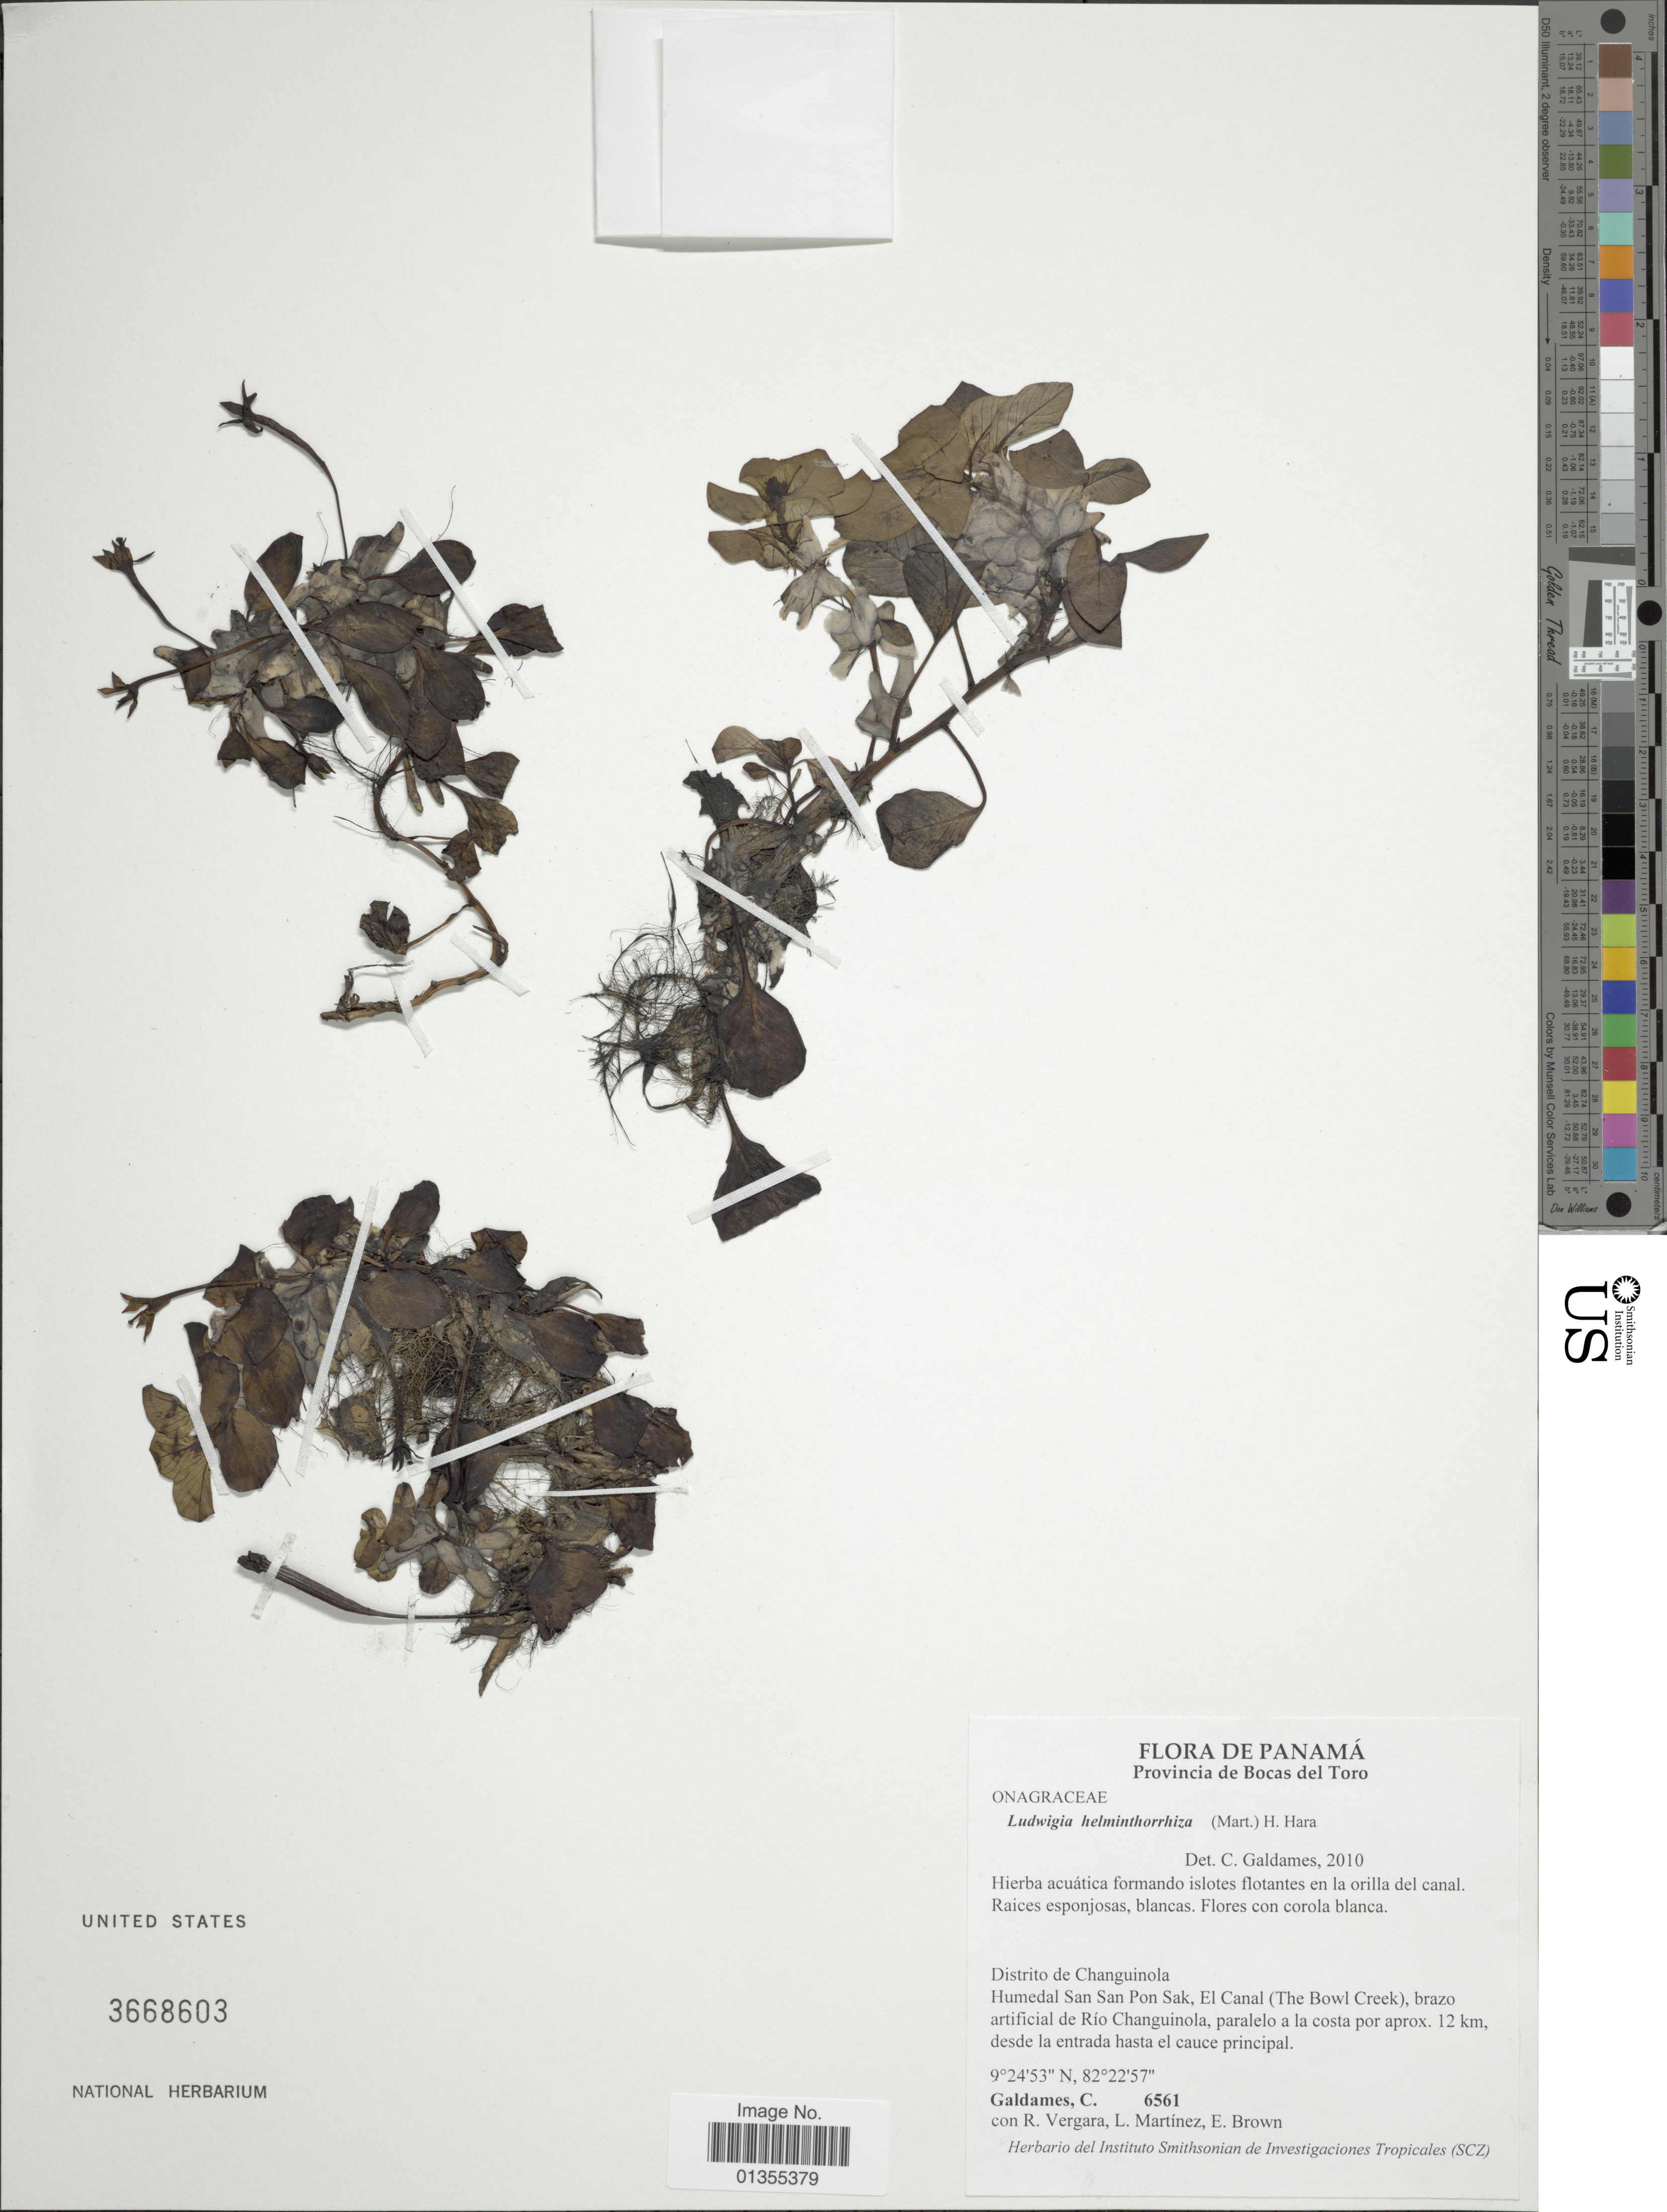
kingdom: Plantae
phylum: Tracheophyta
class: Magnoliopsida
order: Myrtales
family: Onagraceae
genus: Ludwigia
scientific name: Ludwigia helminthorrhiza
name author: (Mart.) H. Hara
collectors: C. Galdames, R. Vergara, L. Martínez & E. Brown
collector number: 6561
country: Panama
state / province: Bocas del Toro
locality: Provincia de Bocas del Toro. Distrito de Changuinola. Humedal San San Pon Sak, El Canal (The Bowl Creek), brazo artificial de Rio Changuinola, paralelo a la costa por aprox. 12 km, desde la entrada hasta el cauce principal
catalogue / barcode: US 3668603